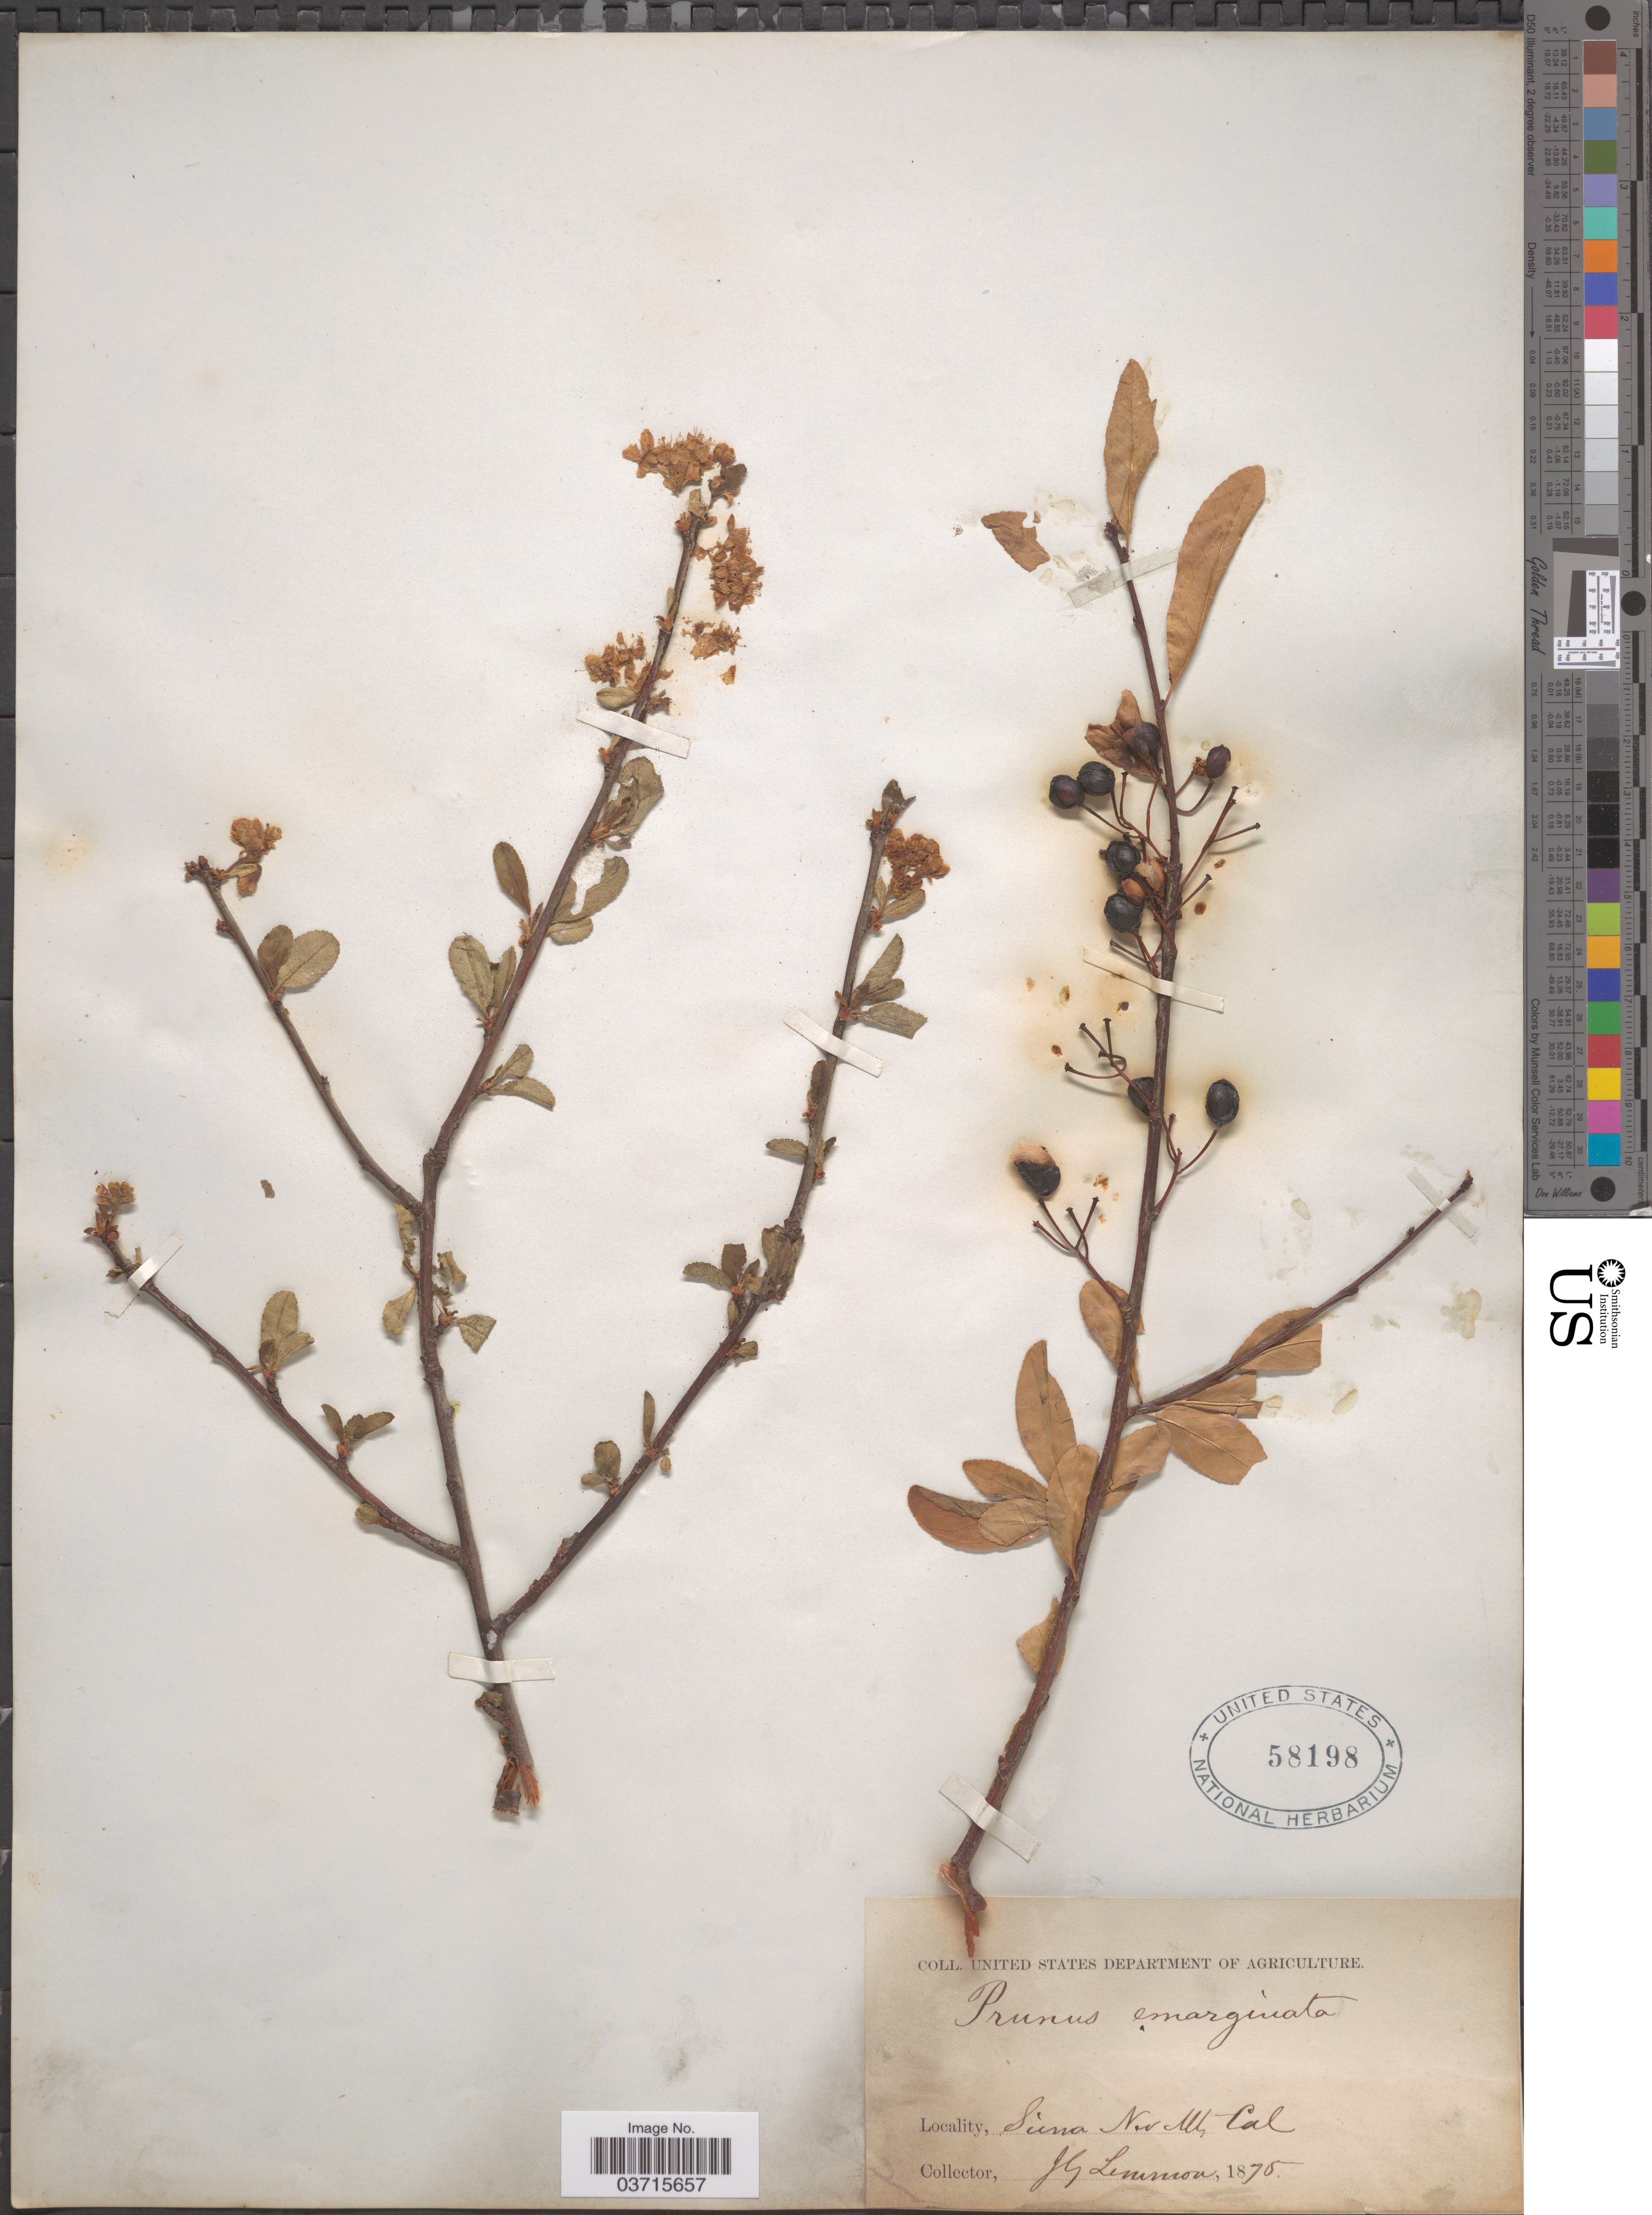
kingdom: Plantae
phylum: Tracheophyta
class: Magnoliopsida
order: Rosales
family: Rosaceae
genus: Prunus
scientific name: Prunus emarginata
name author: (Douglas ex Hook.) Eaton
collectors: J. Lemmon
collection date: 1875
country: United States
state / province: California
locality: Sierra Nev Mts.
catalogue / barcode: US 58198